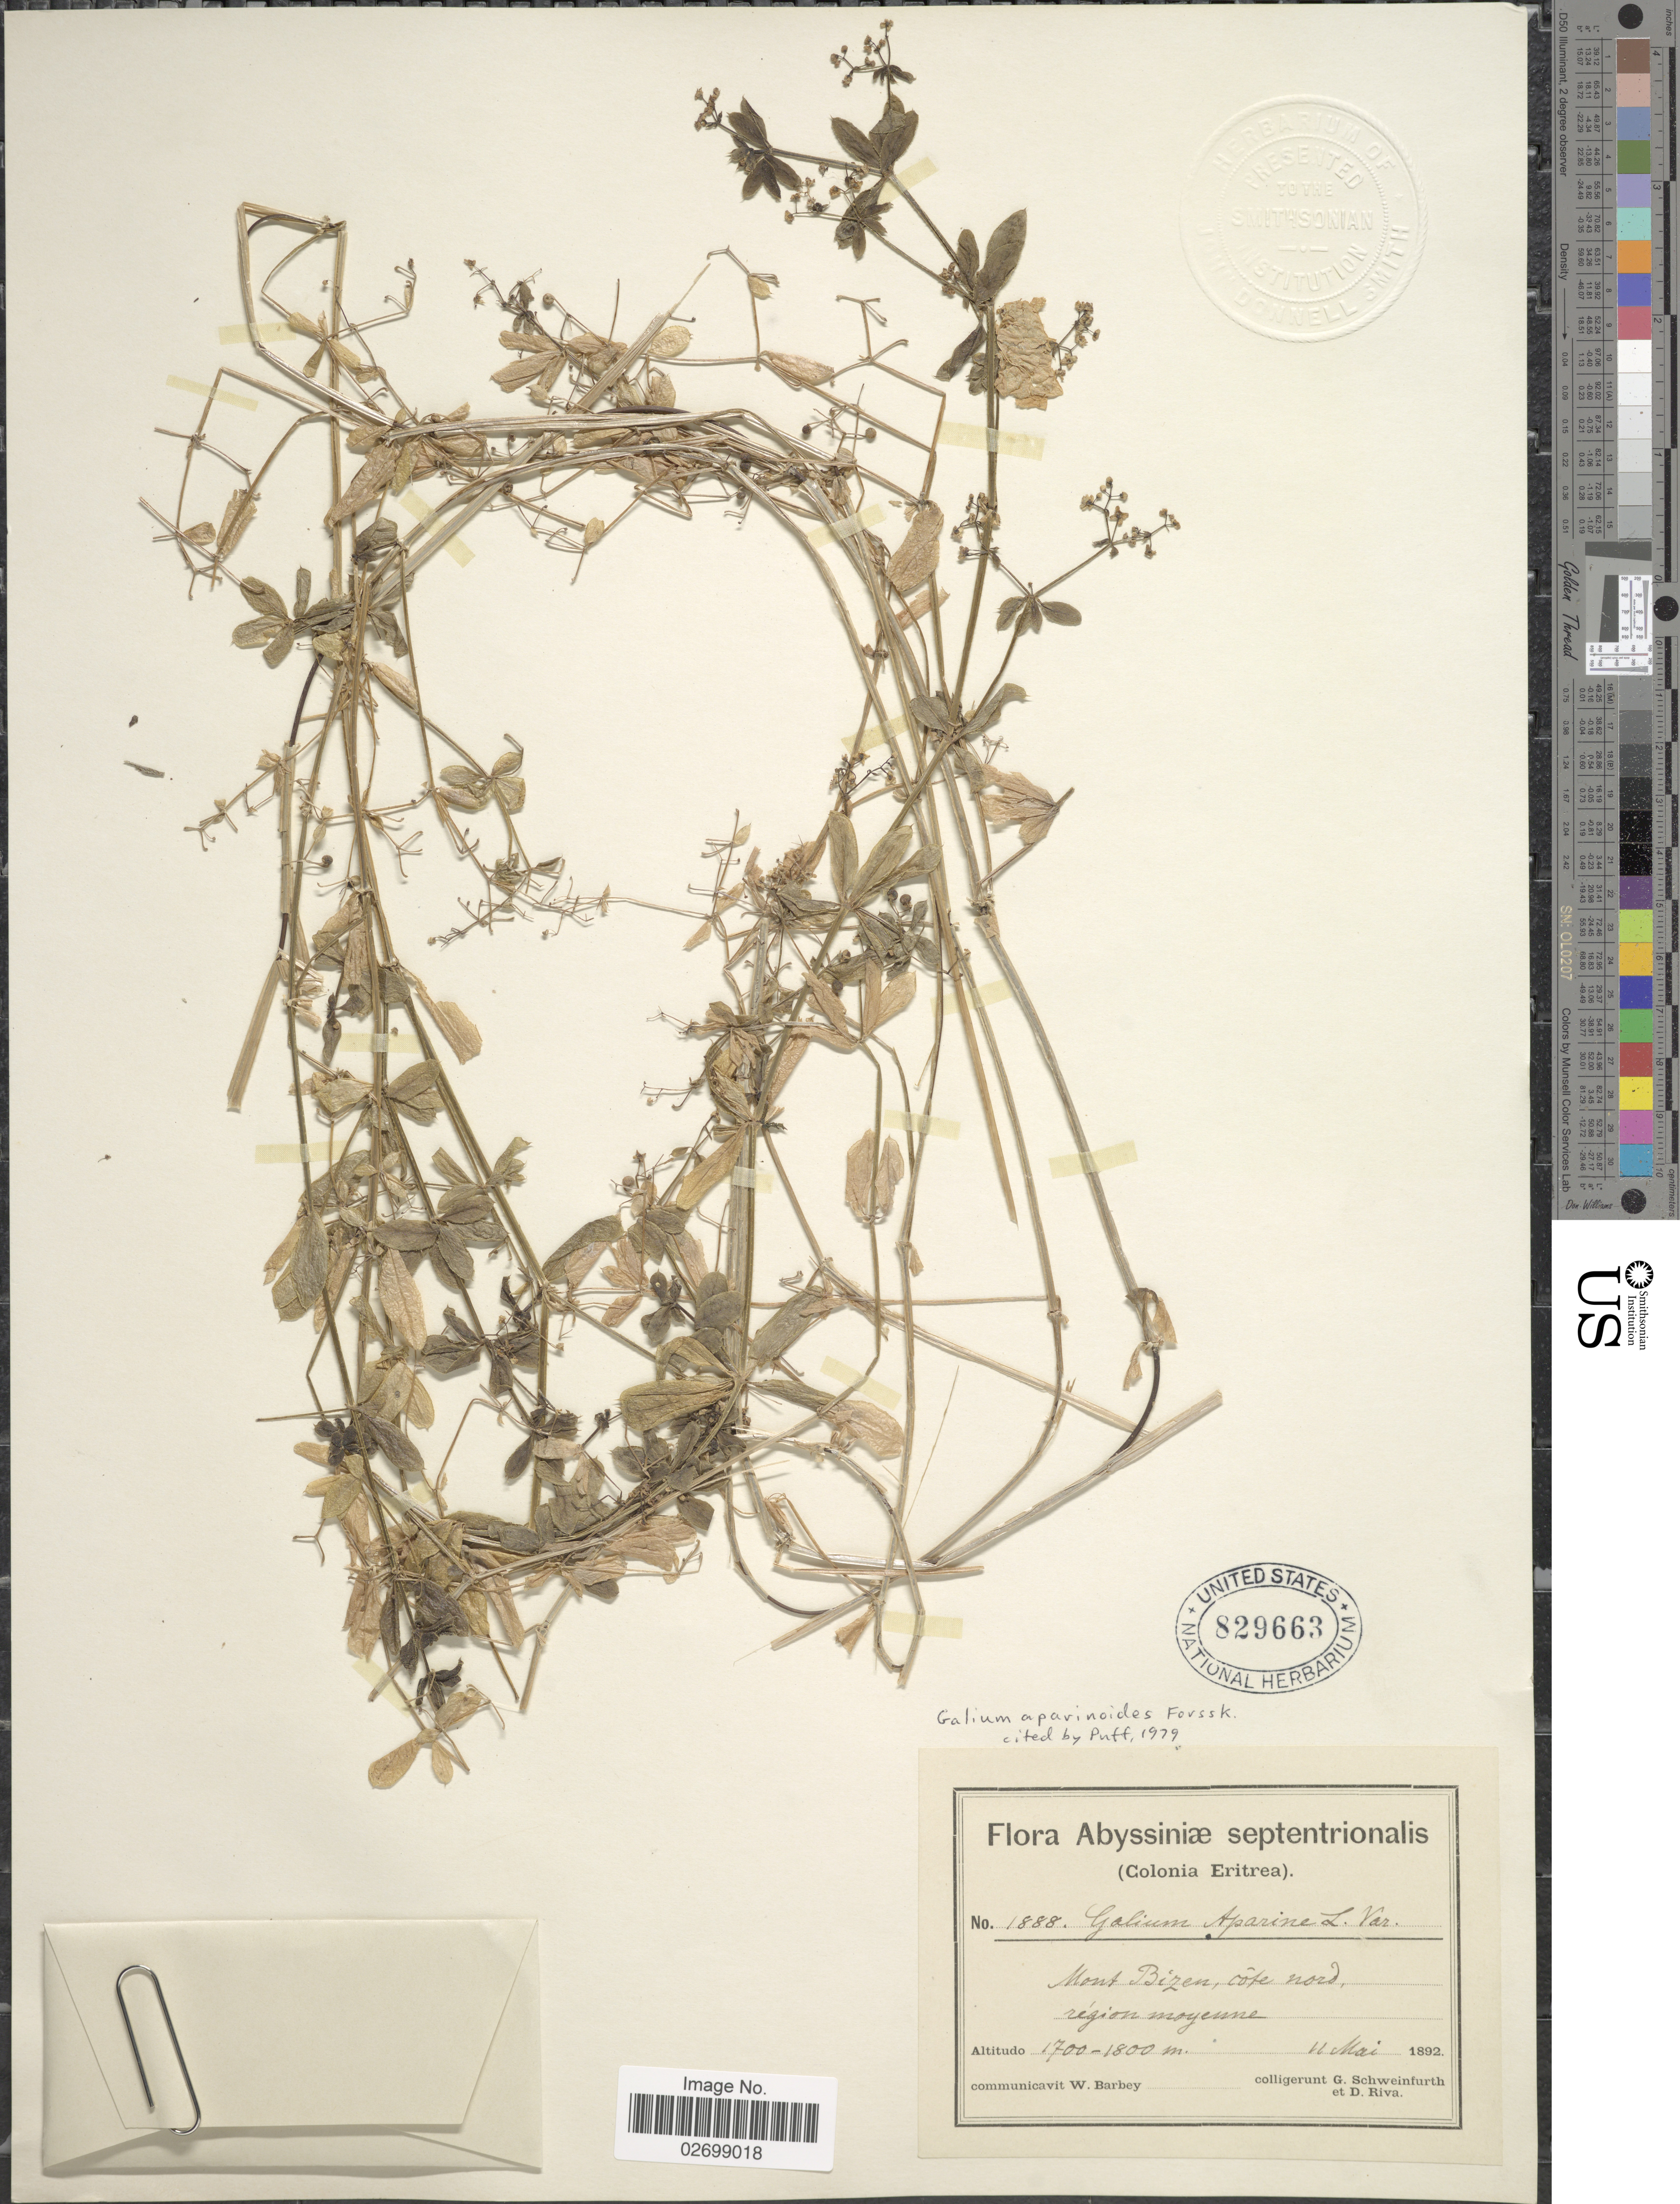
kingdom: Plantae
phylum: Tracheophyta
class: Magnoliopsida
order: Gentianales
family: Rubiaceae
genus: Galium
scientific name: Galium aparinoides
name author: Forssk.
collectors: G. A. Schweinfurth & D. Riva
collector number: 1888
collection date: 1892-05-11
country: Eritrea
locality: Abyssiniae septentrionalis, (Colonia Eritrea). Mont Bizen, cote nord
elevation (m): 1700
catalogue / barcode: US 829663